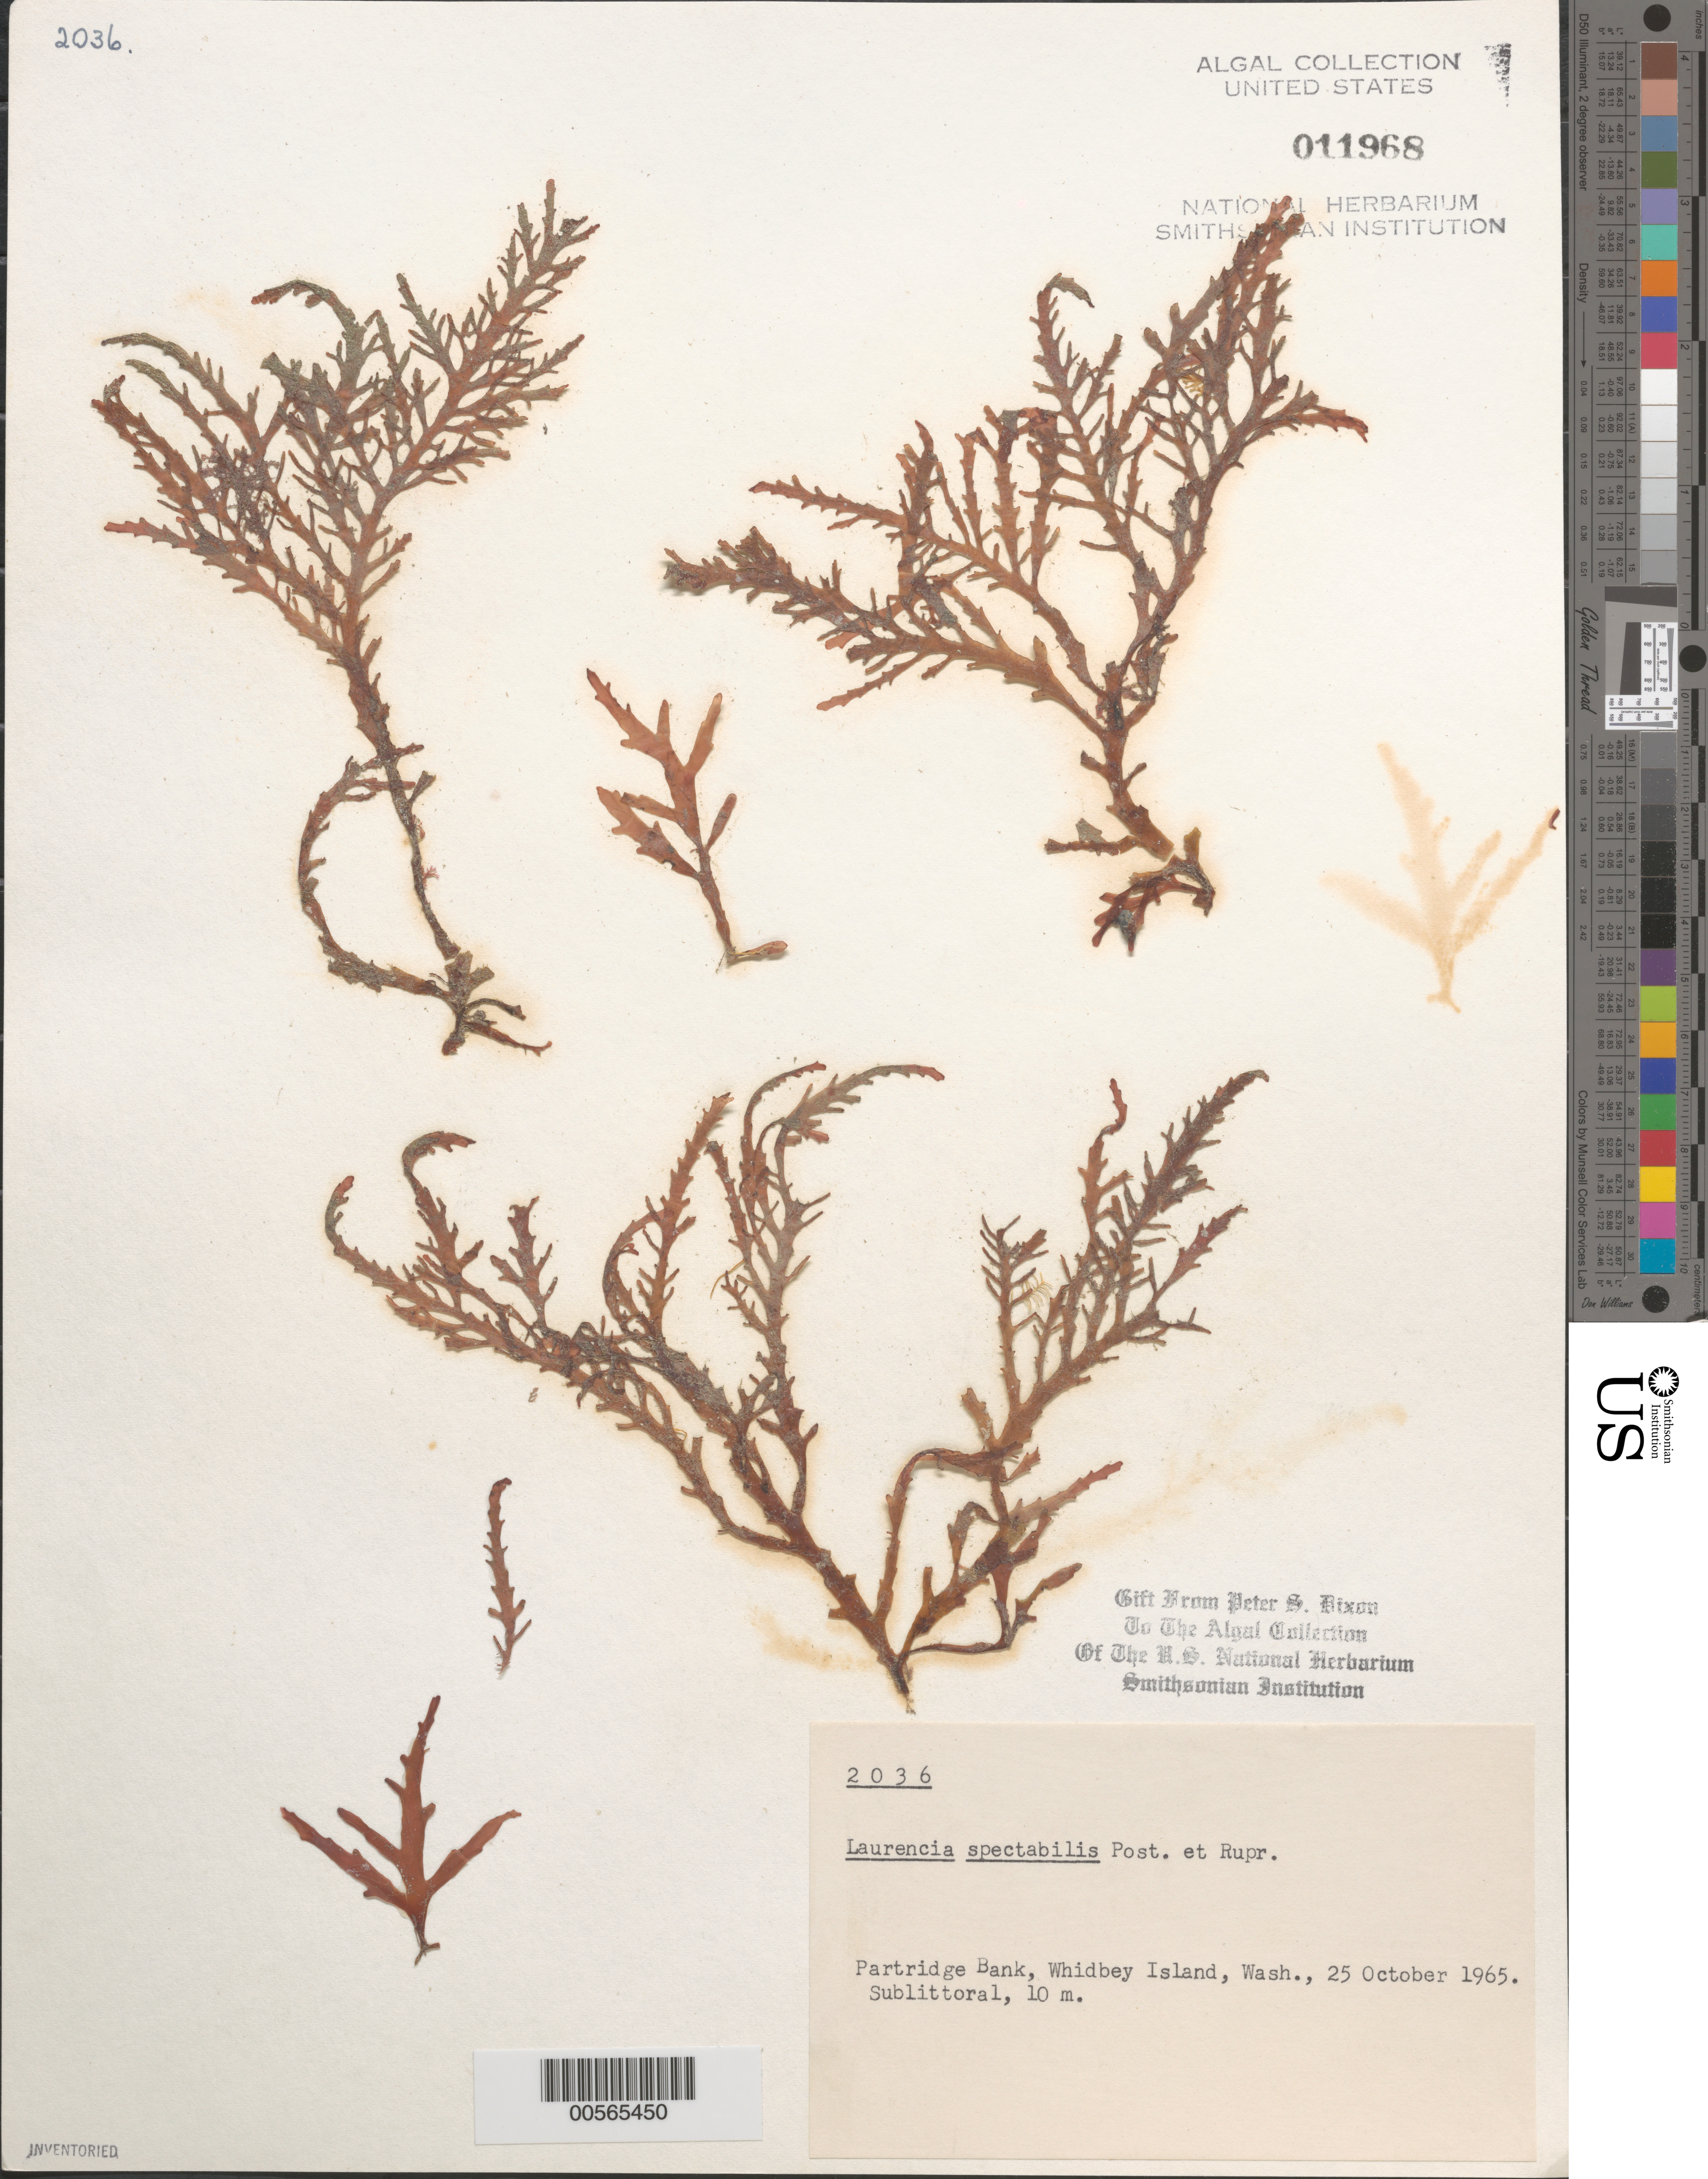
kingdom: Plantae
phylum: Rhodophyta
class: Florideophyceae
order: Ceramiales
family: Rhodomelaceae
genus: Osmundea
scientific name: Osmundea spectabilis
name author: (Postels & Rupr.) K.W. Nam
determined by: Algae name updating Project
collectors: P. S. Dixon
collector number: PSD 2036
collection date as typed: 25 Oct 1965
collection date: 1965-10-25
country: United States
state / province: Washington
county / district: Island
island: Whidbey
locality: Partridge Bank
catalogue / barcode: US 11968